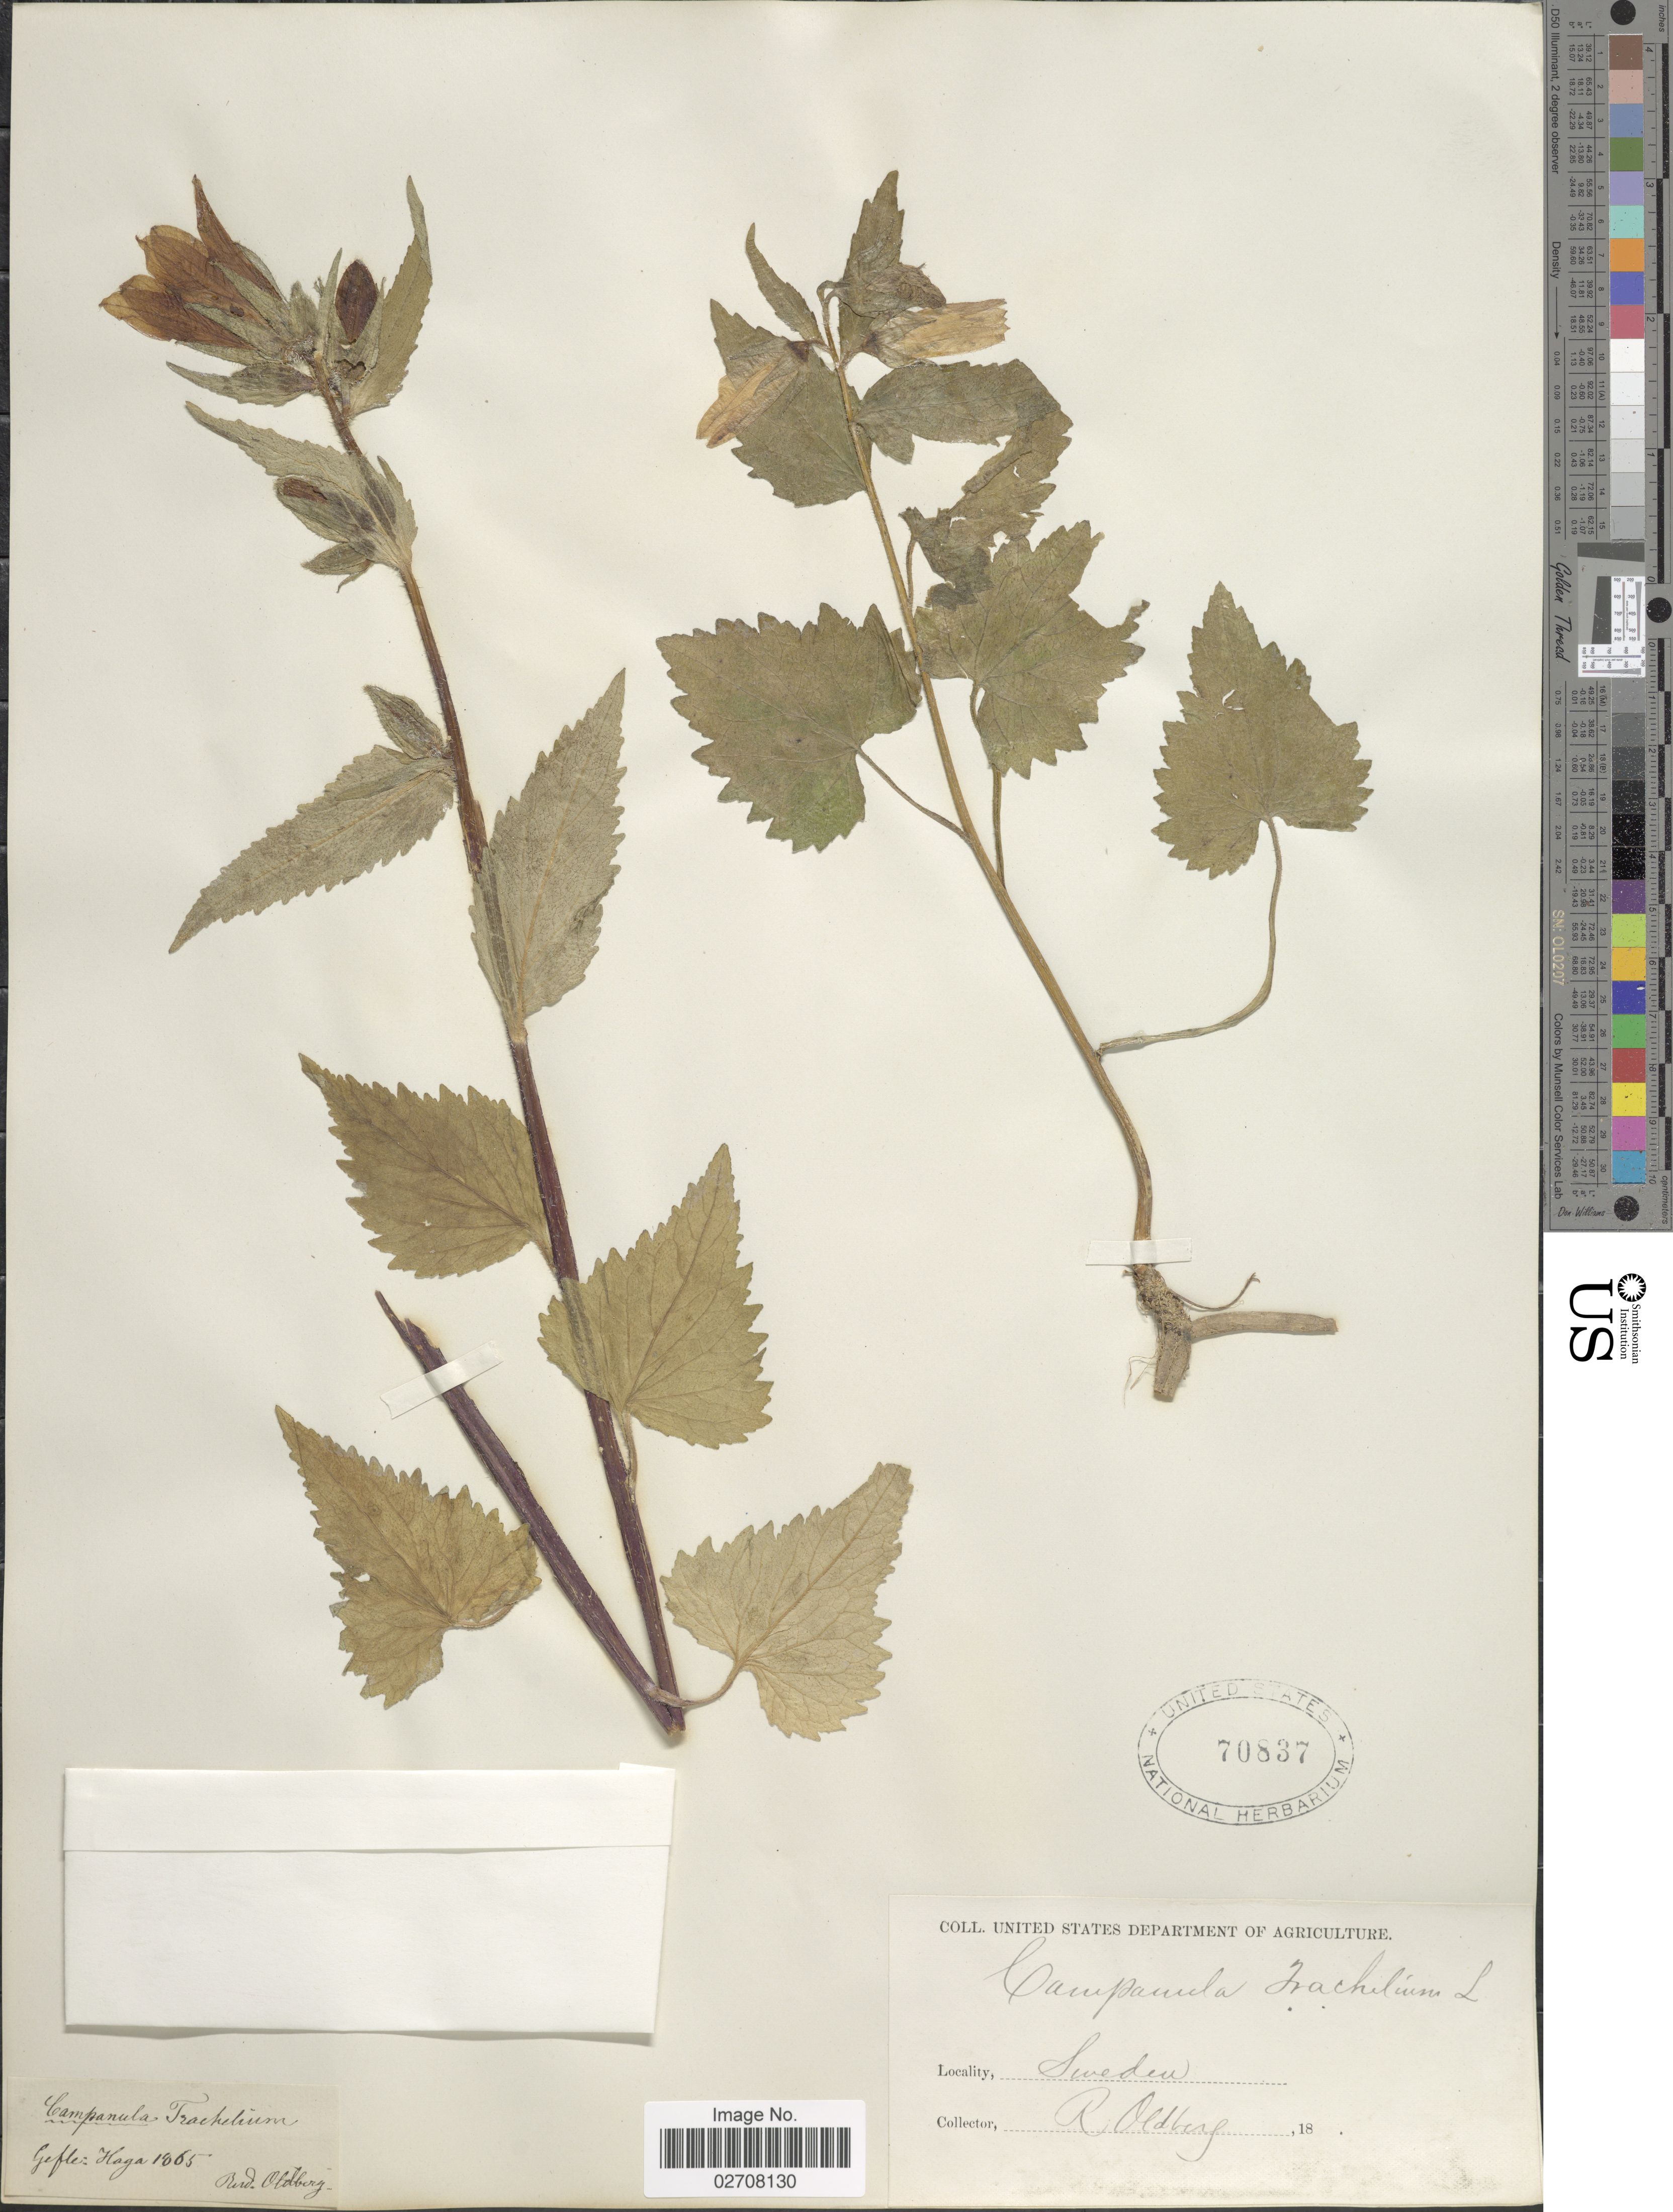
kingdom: Plantae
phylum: Tracheophyta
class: Magnoliopsida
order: Asterales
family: Campanulaceae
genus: Campanula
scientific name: Campanula trachelium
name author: L.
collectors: R. Oldberg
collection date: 1865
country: Sweden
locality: Gefle: Haga.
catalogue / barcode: US 70837